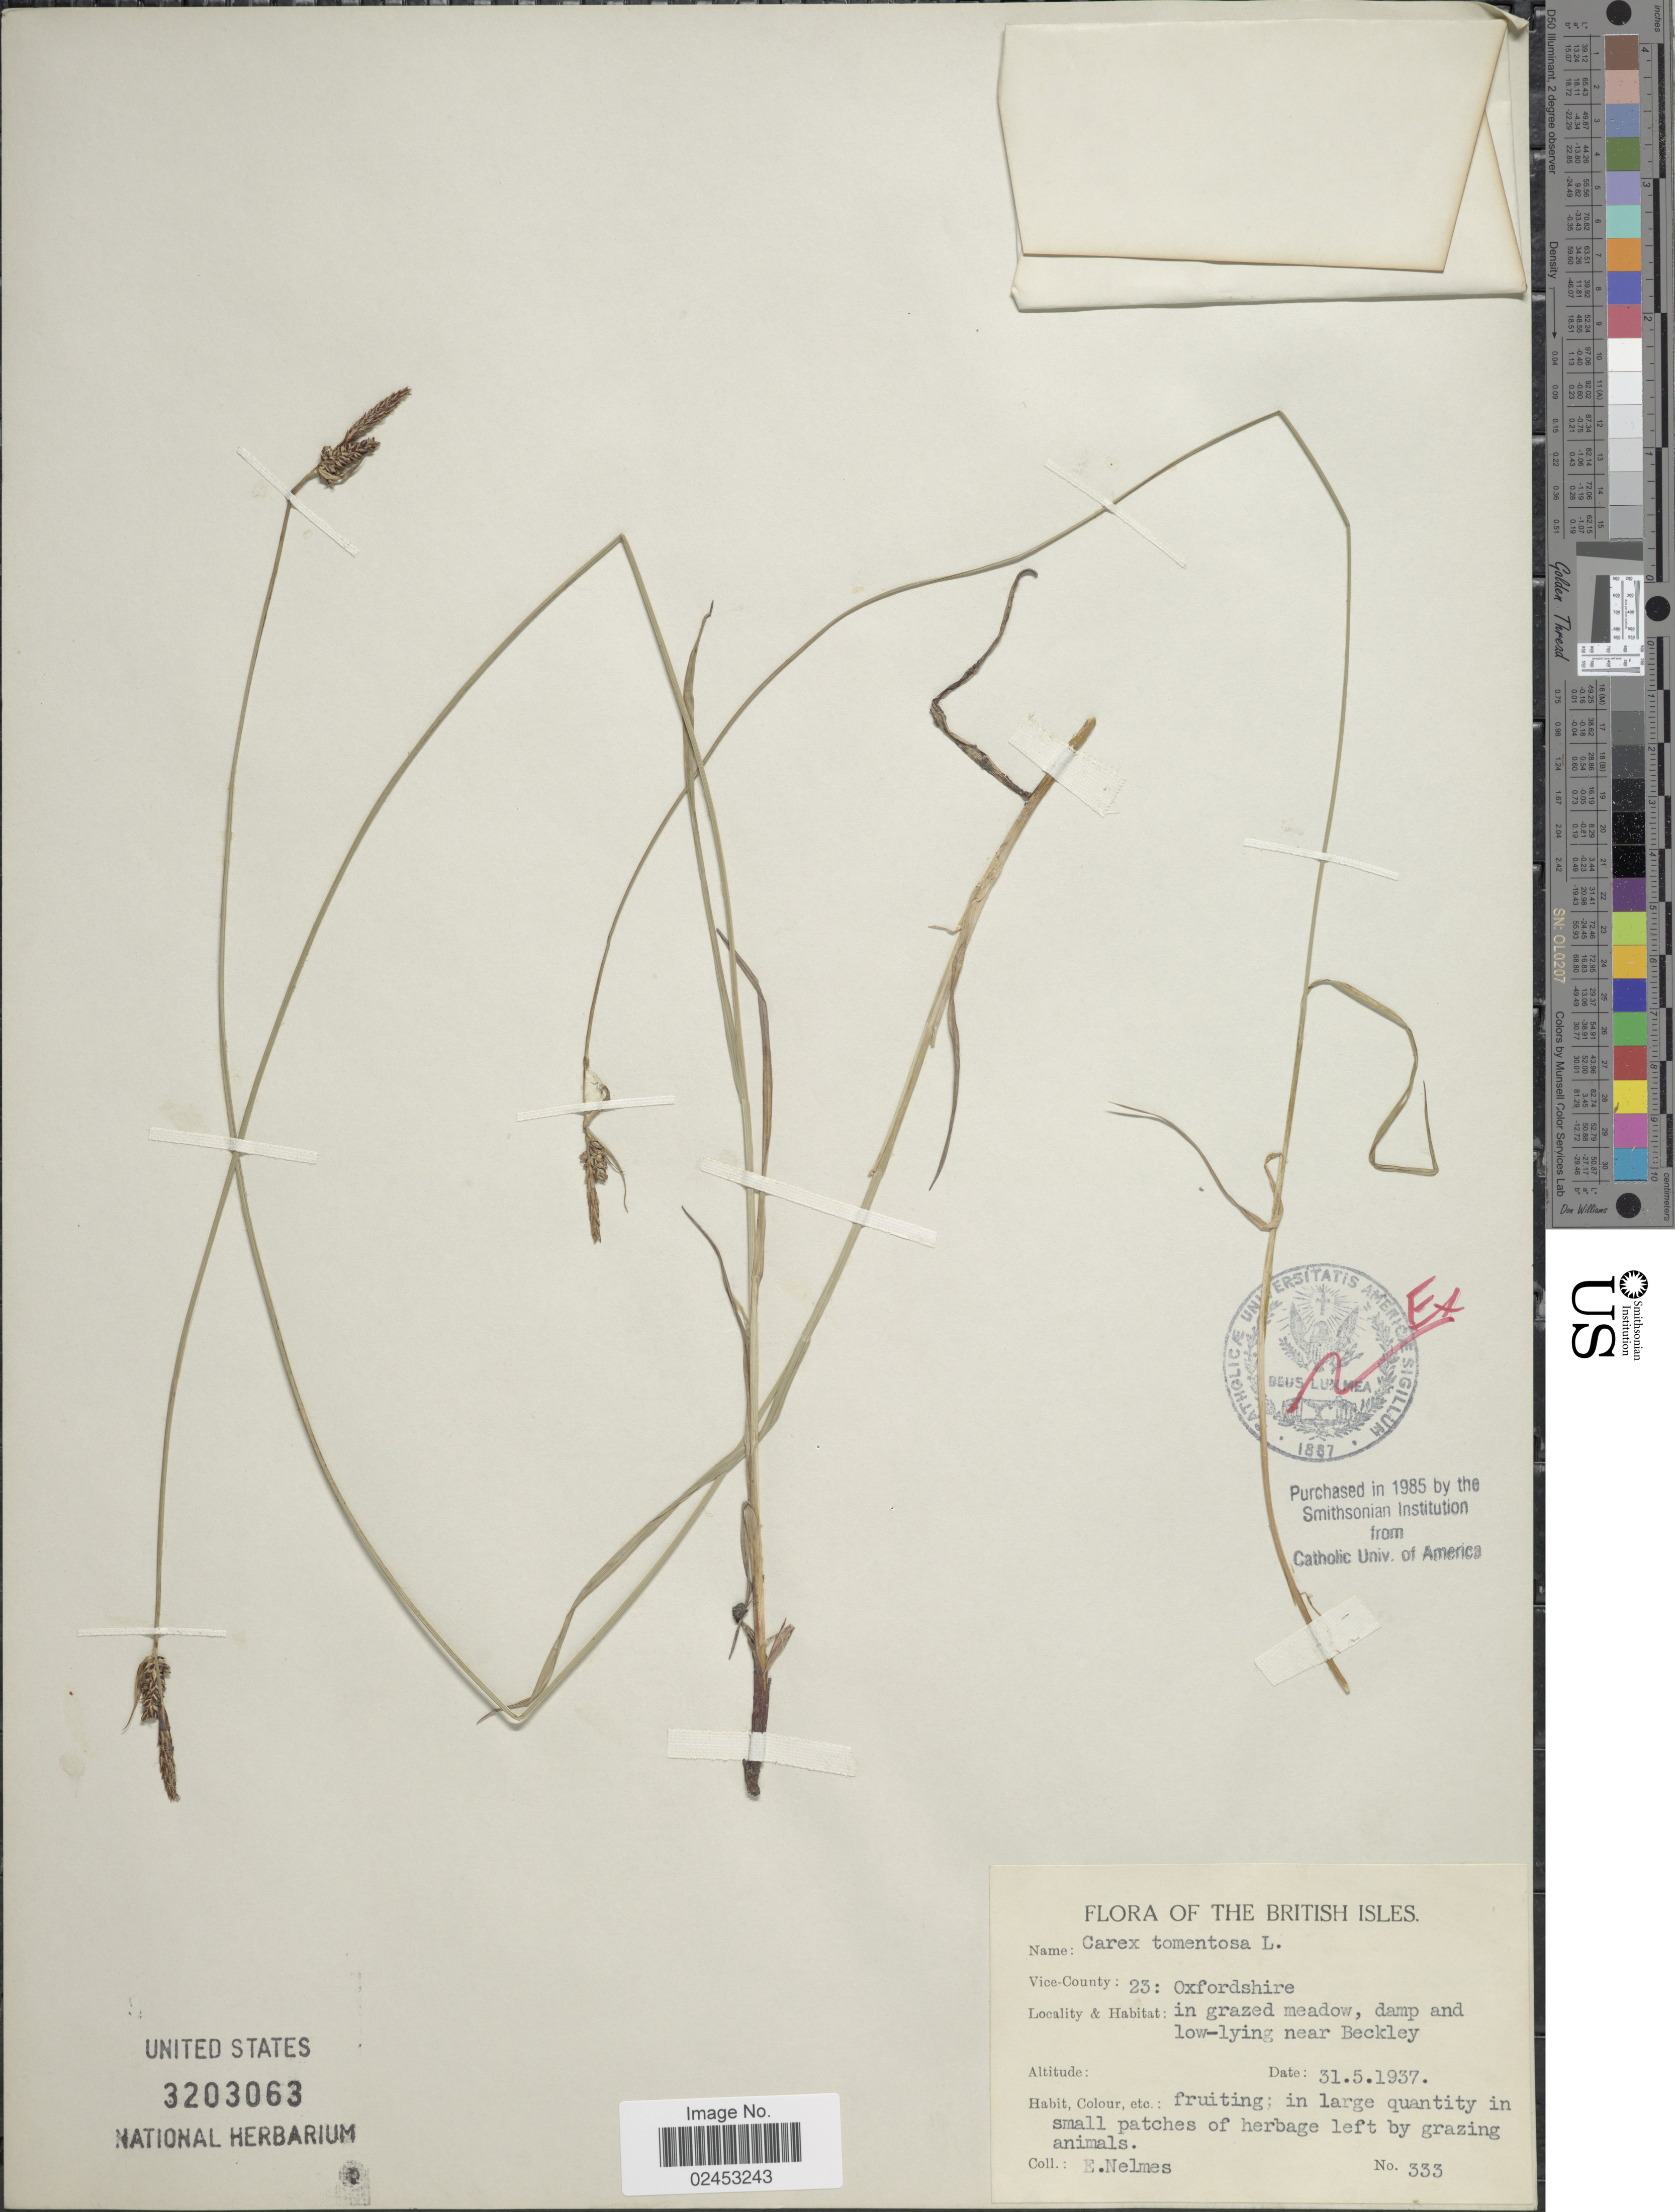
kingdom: Plantae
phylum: Tracheophyta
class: Liliopsida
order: Poales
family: Cyperaceae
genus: Carex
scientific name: Carex tomentosa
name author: L.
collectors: E. Nelmes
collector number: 333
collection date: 1937-05-31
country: United Kingdom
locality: The British Isles, in grazed meadow, damp and low-lying near Beckley.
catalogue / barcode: US 3203063